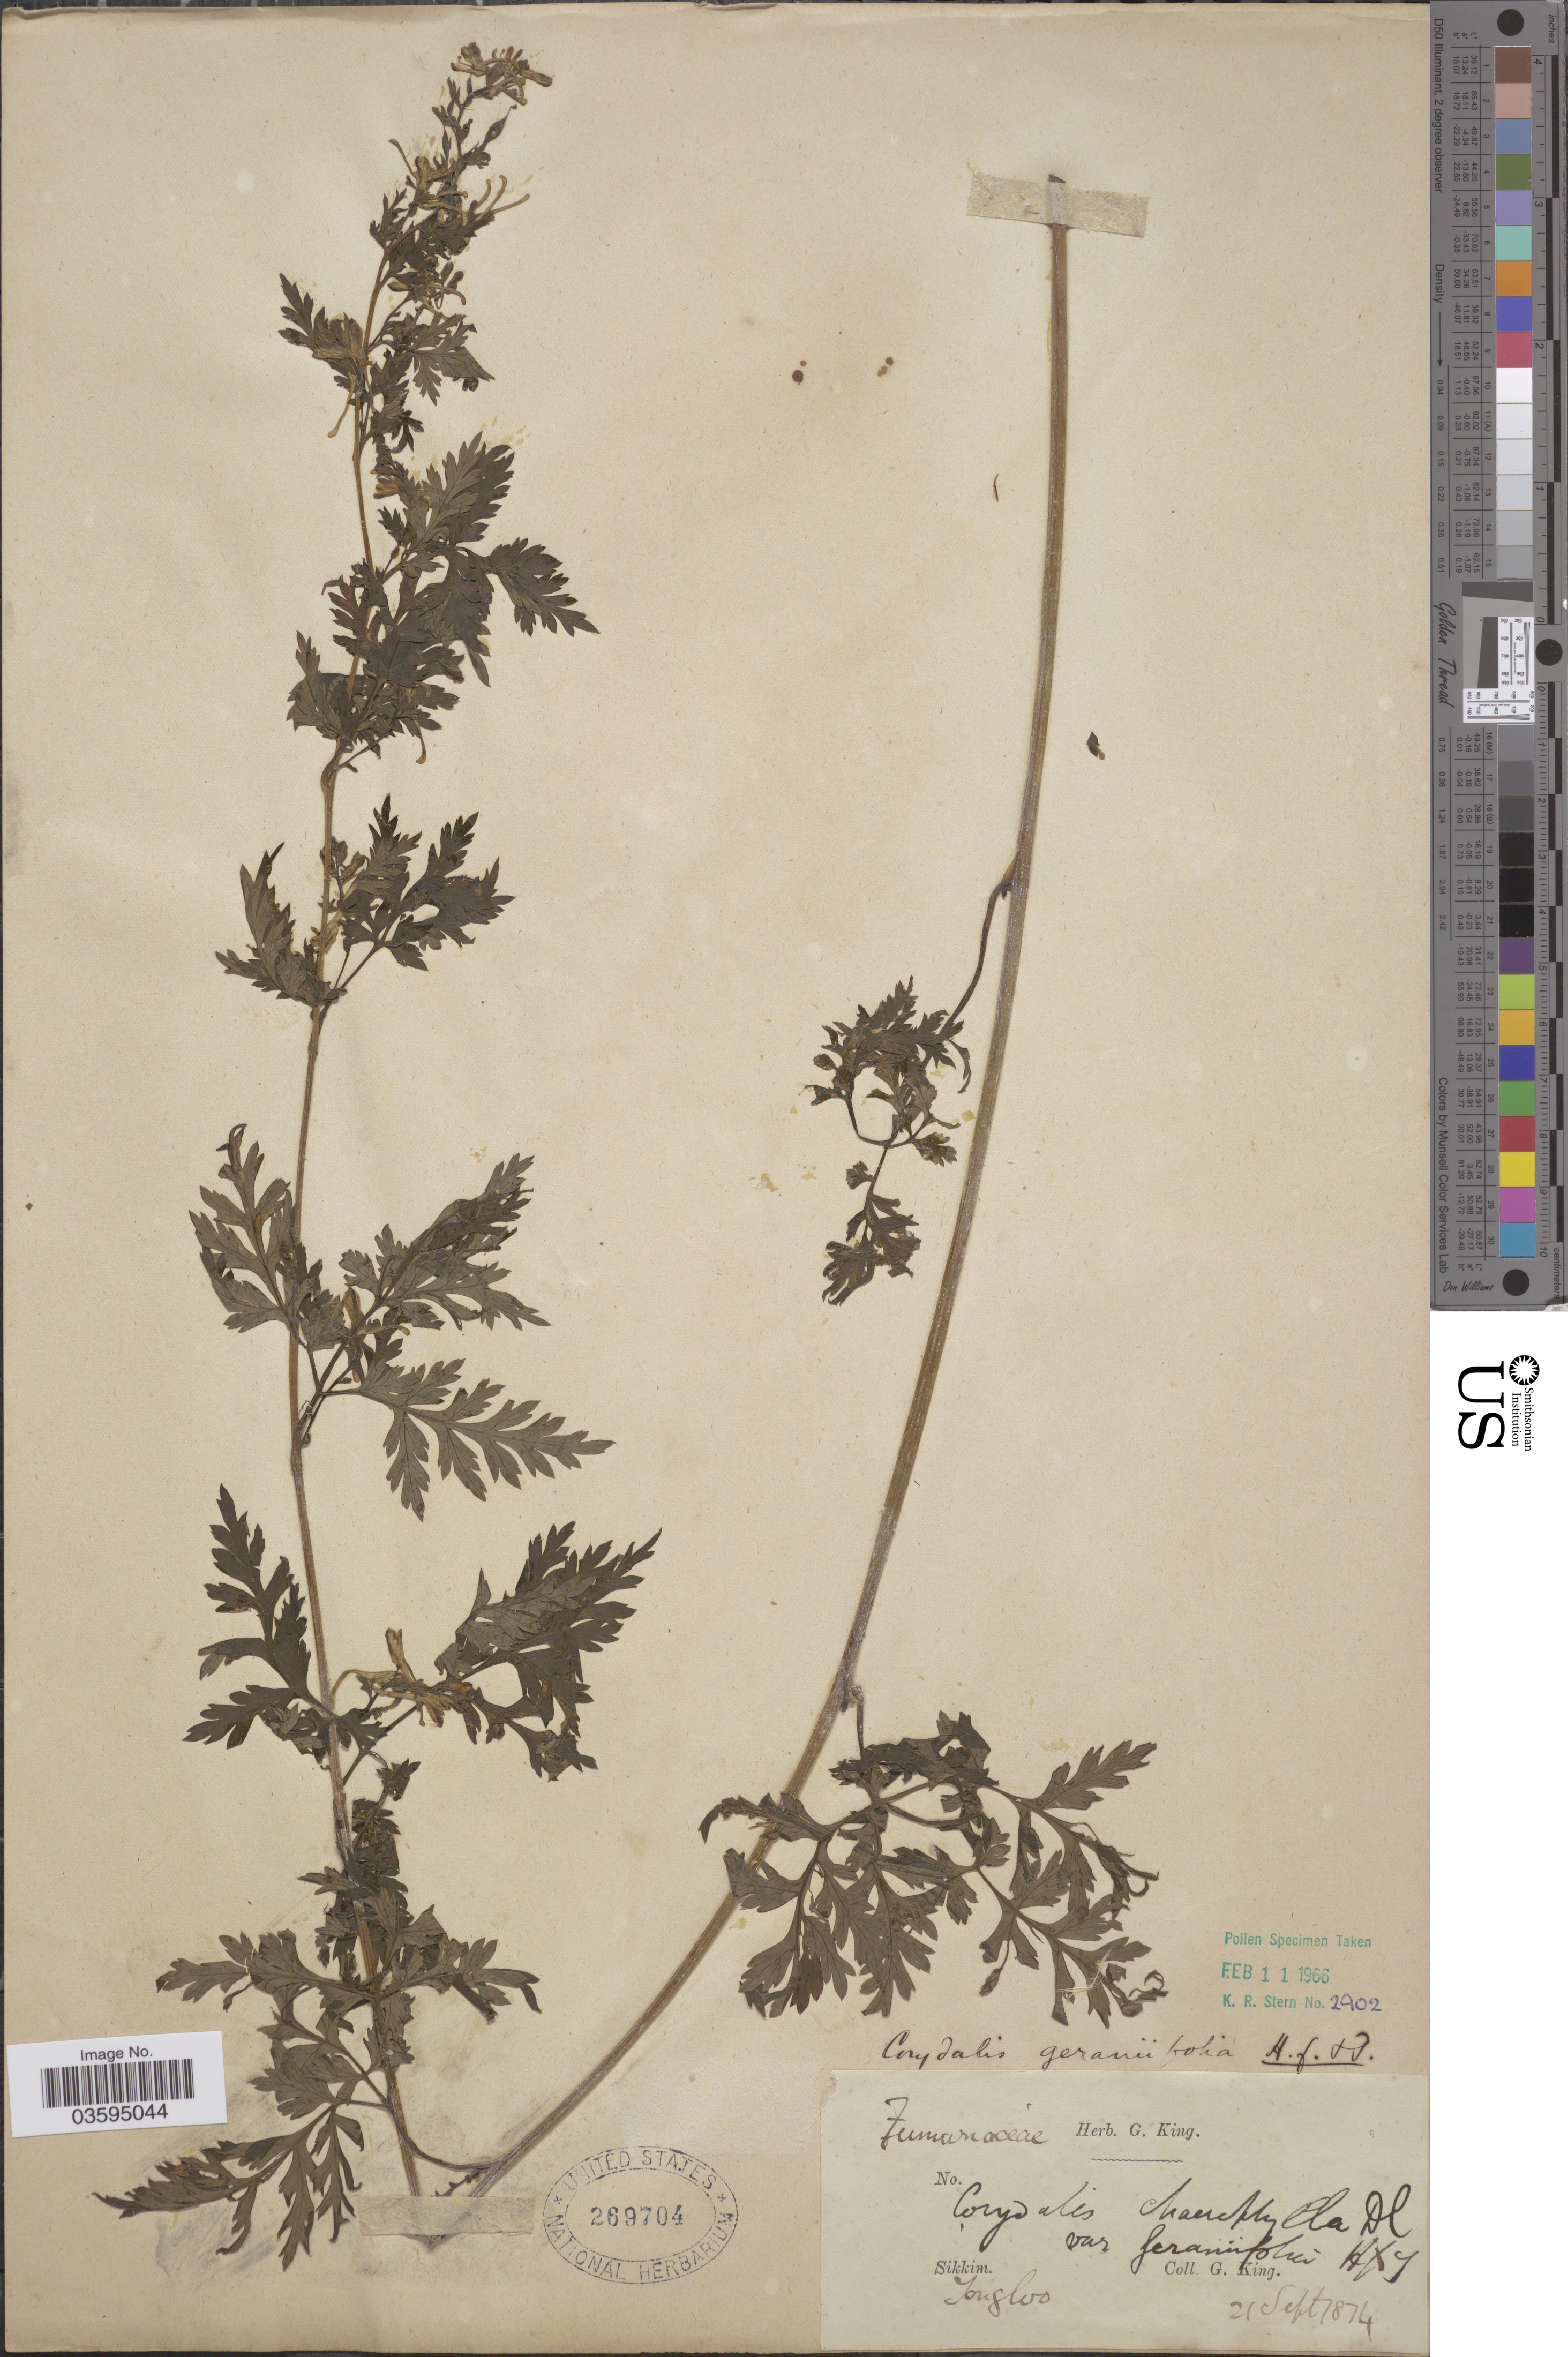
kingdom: Plantae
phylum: Tracheophyta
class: Magnoliopsida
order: Ranunculales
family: Papaveraceae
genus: Corydalis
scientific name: Corydalis geraniifolia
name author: Hook. f. & Thomson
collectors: G. King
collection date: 1874-09-21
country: India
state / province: Sikkim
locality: Tongloo.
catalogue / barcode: US 269704